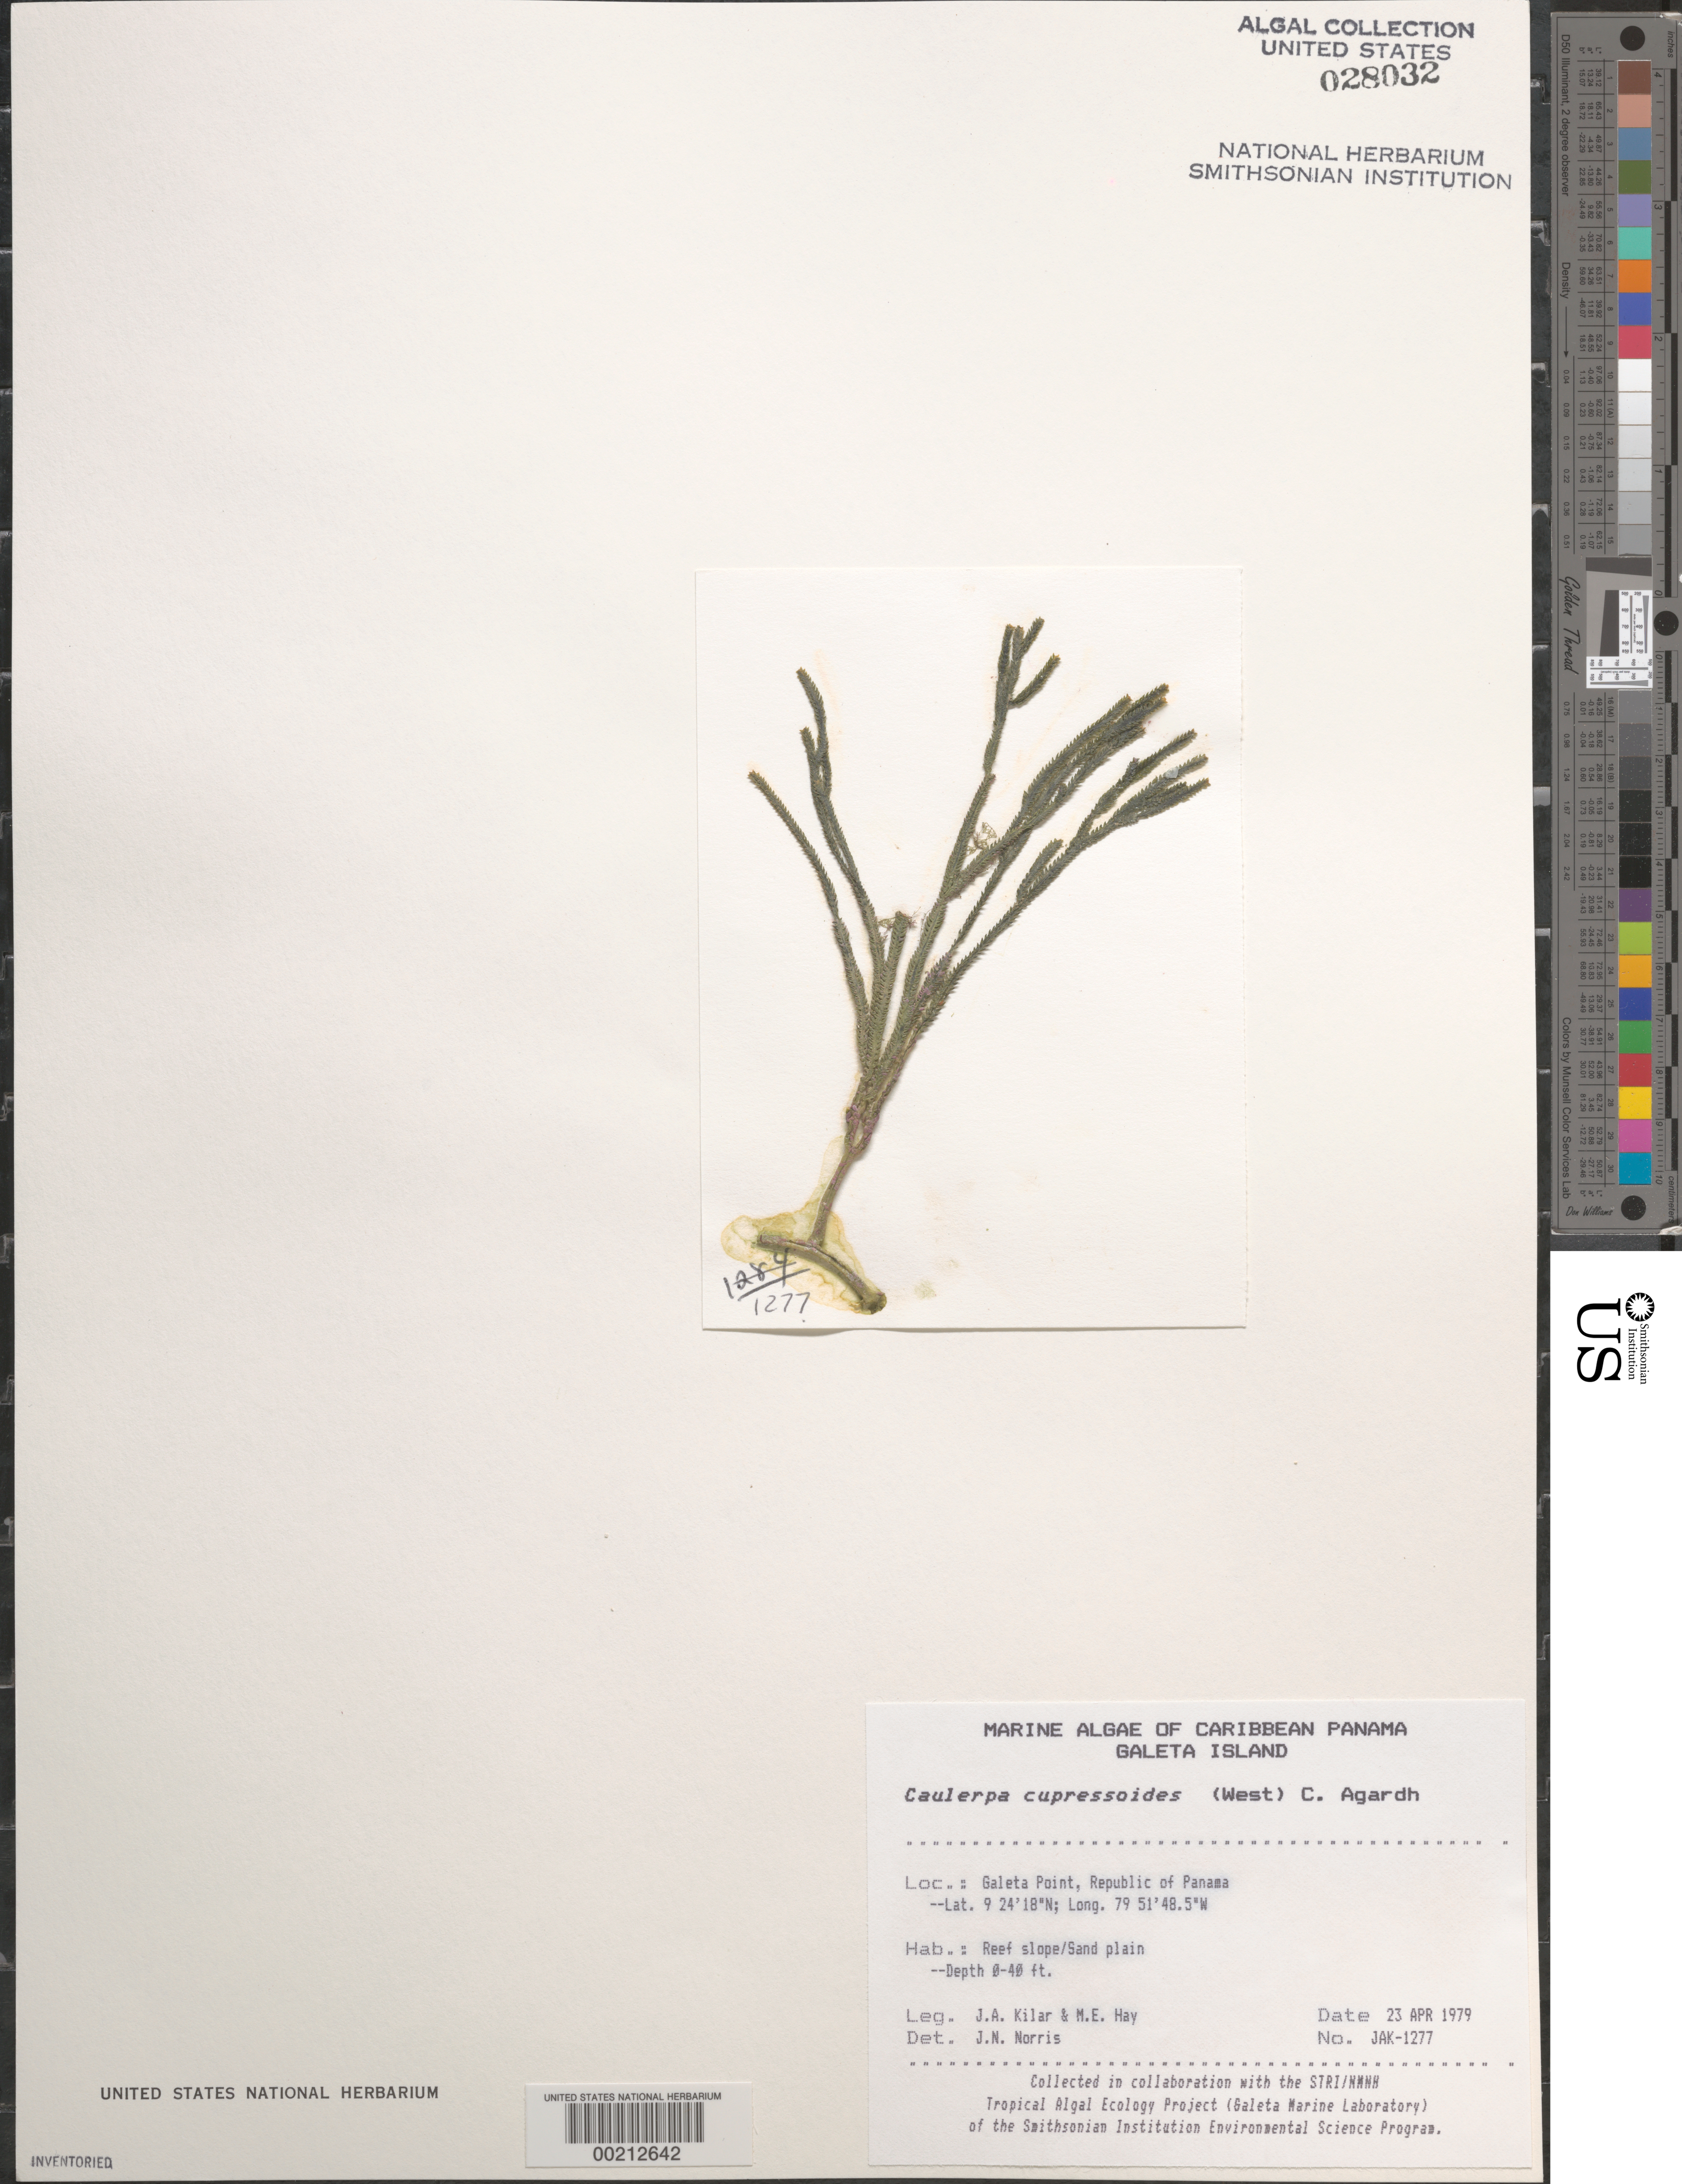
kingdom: Plantae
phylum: Chlorophyta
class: Ulvophyceae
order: Bryopsidales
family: Caulerpaceae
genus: Caulerpa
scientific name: Caulerpa cupressoides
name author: (Vahl) C. Agardh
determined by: Norris, James N.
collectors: J. A. Kilar & M. E. Hay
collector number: JAK-1277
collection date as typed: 23 Apr 1979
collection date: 1979-04-23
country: Panama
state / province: Colón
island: Galeta Island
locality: Galeta Point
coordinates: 9 24' 18" N, 79 51' 48.5" W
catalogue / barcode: US 28032